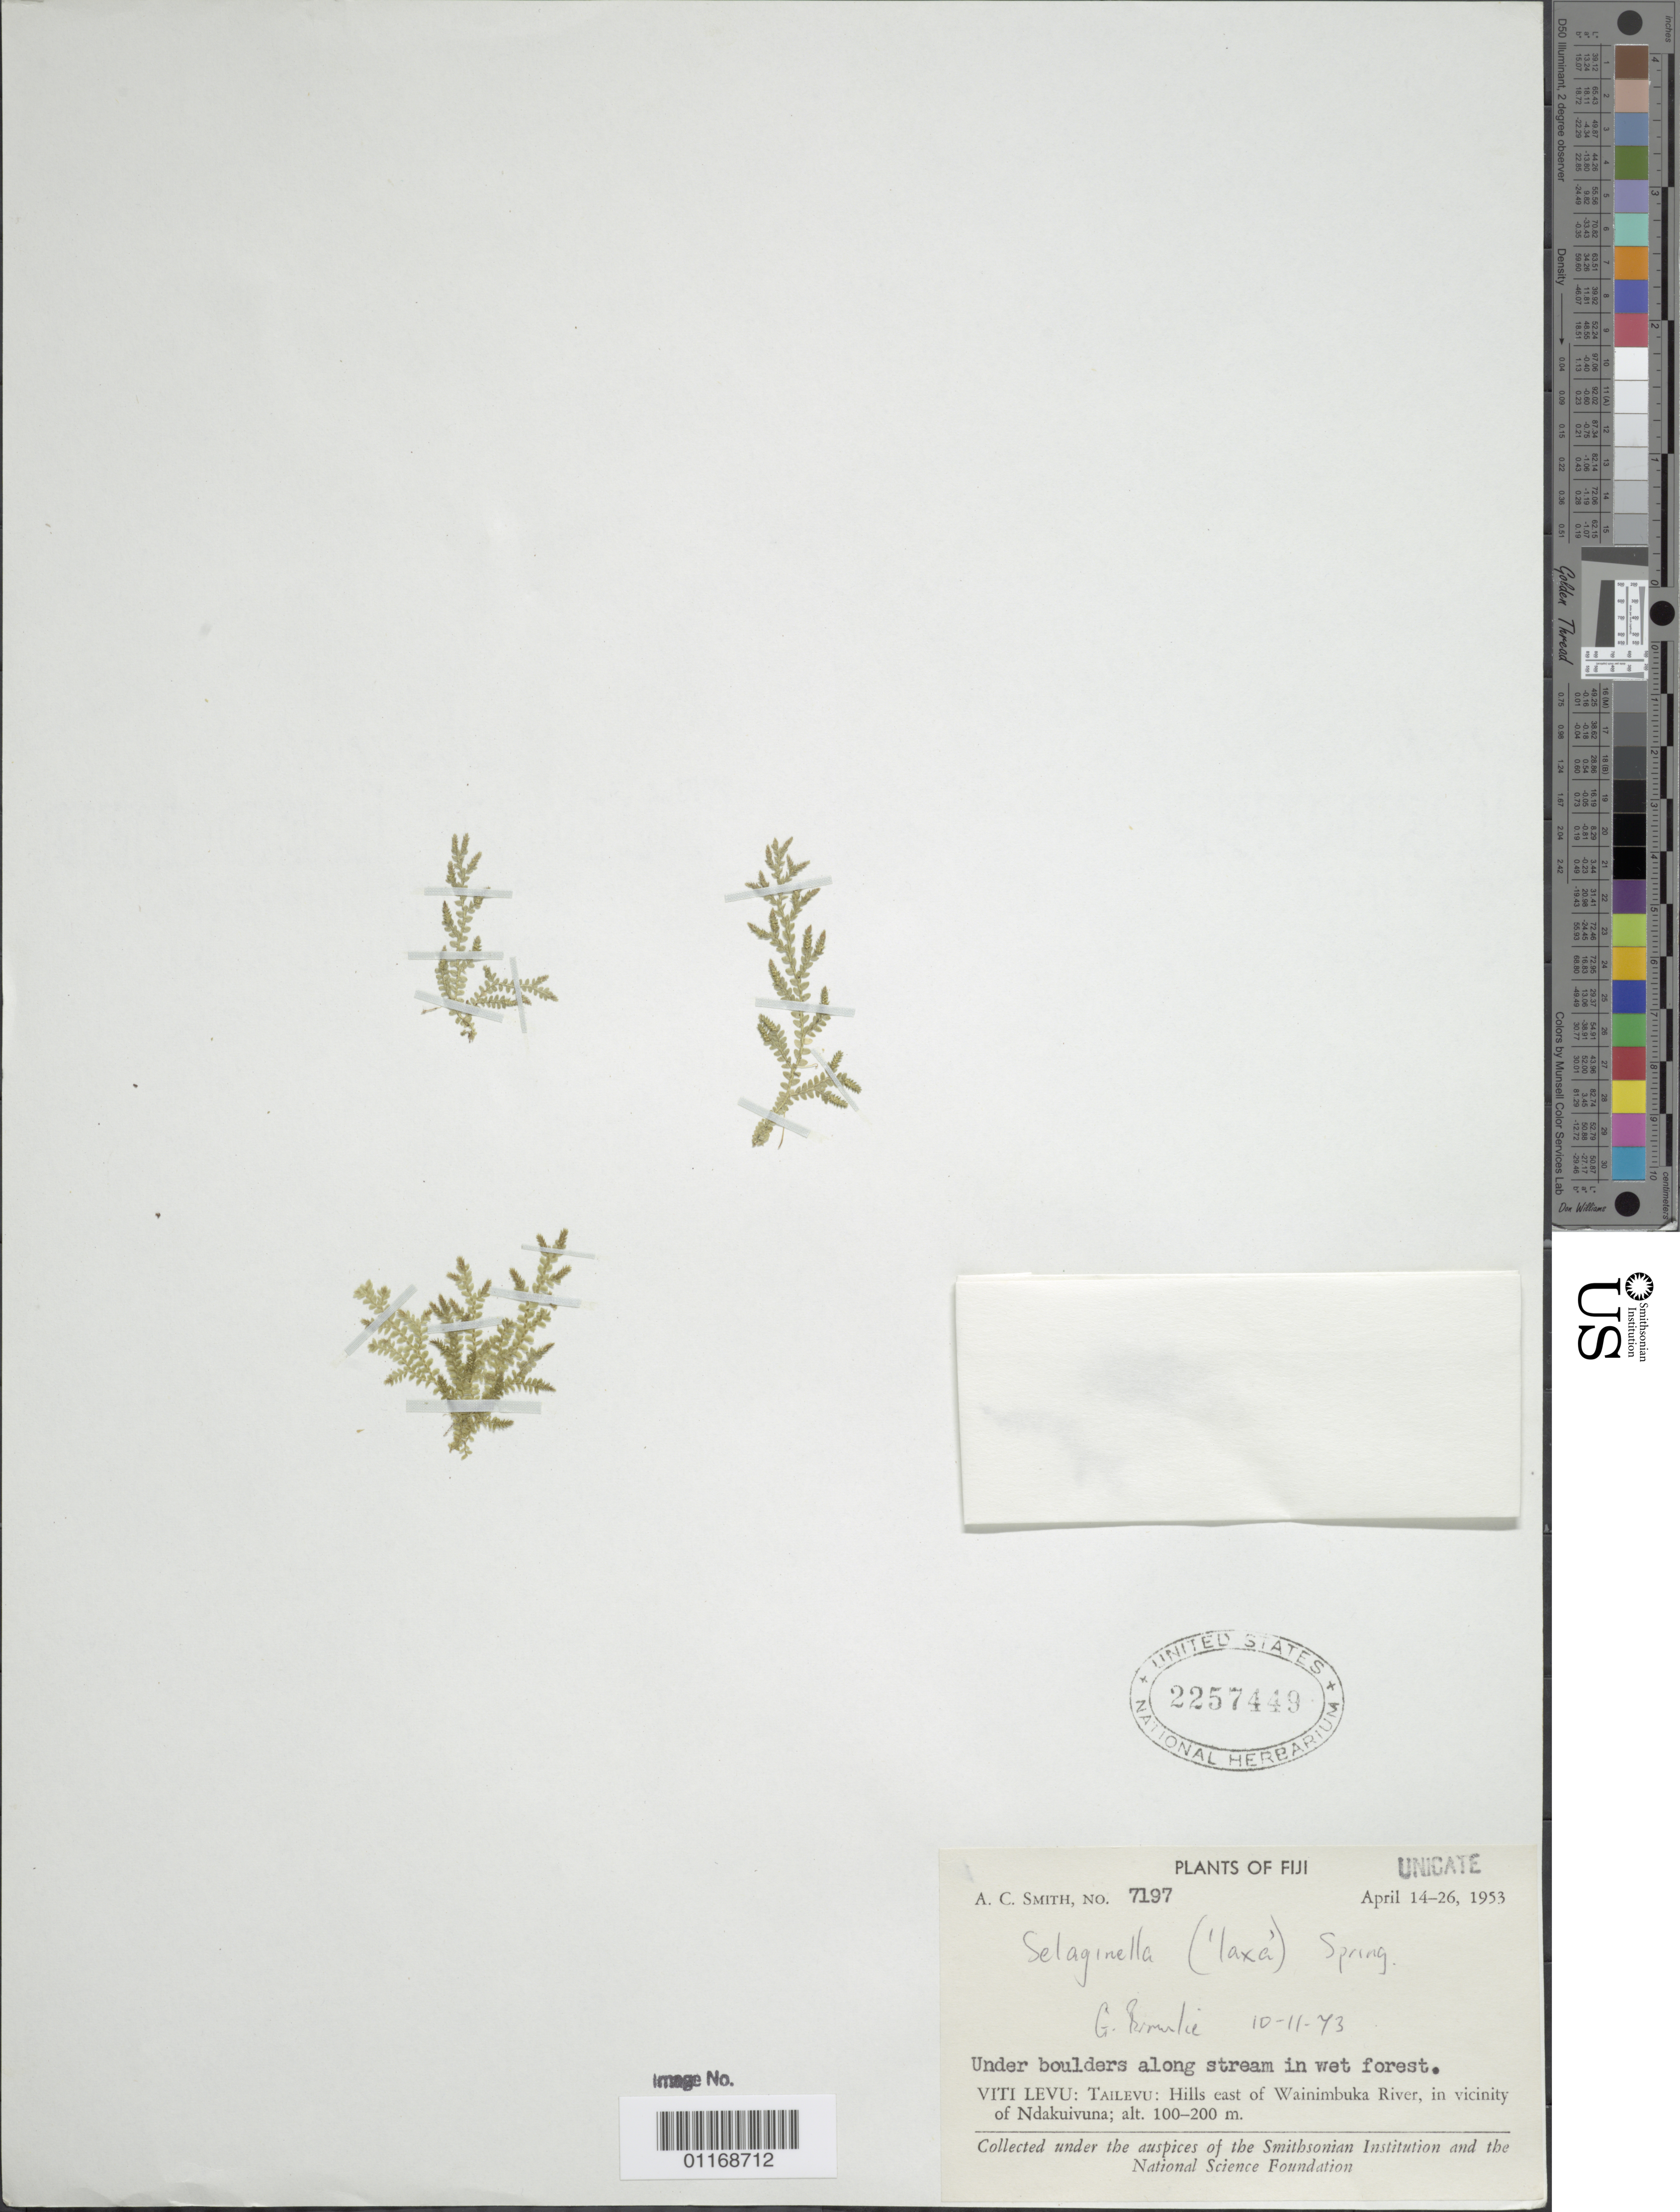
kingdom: Plantae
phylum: Tracheophyta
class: Lycopodiopsida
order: Selaginellales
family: Selaginellaceae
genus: Selaginella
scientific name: Selaginella laxa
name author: Spring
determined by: Brownlie, G.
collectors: A. C. Smith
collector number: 7197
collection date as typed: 14 Apr 1953 to 26 Apr 1953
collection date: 1953-04-14/1953-04-26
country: Fiji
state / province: Central Division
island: Viti Levu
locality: Tailevu, hills E of Wainimbuka River, in vicinity of Ndakuivuna, Tailevu.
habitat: Under boulders along stream in wet forest.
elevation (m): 100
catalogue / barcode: US 2257449